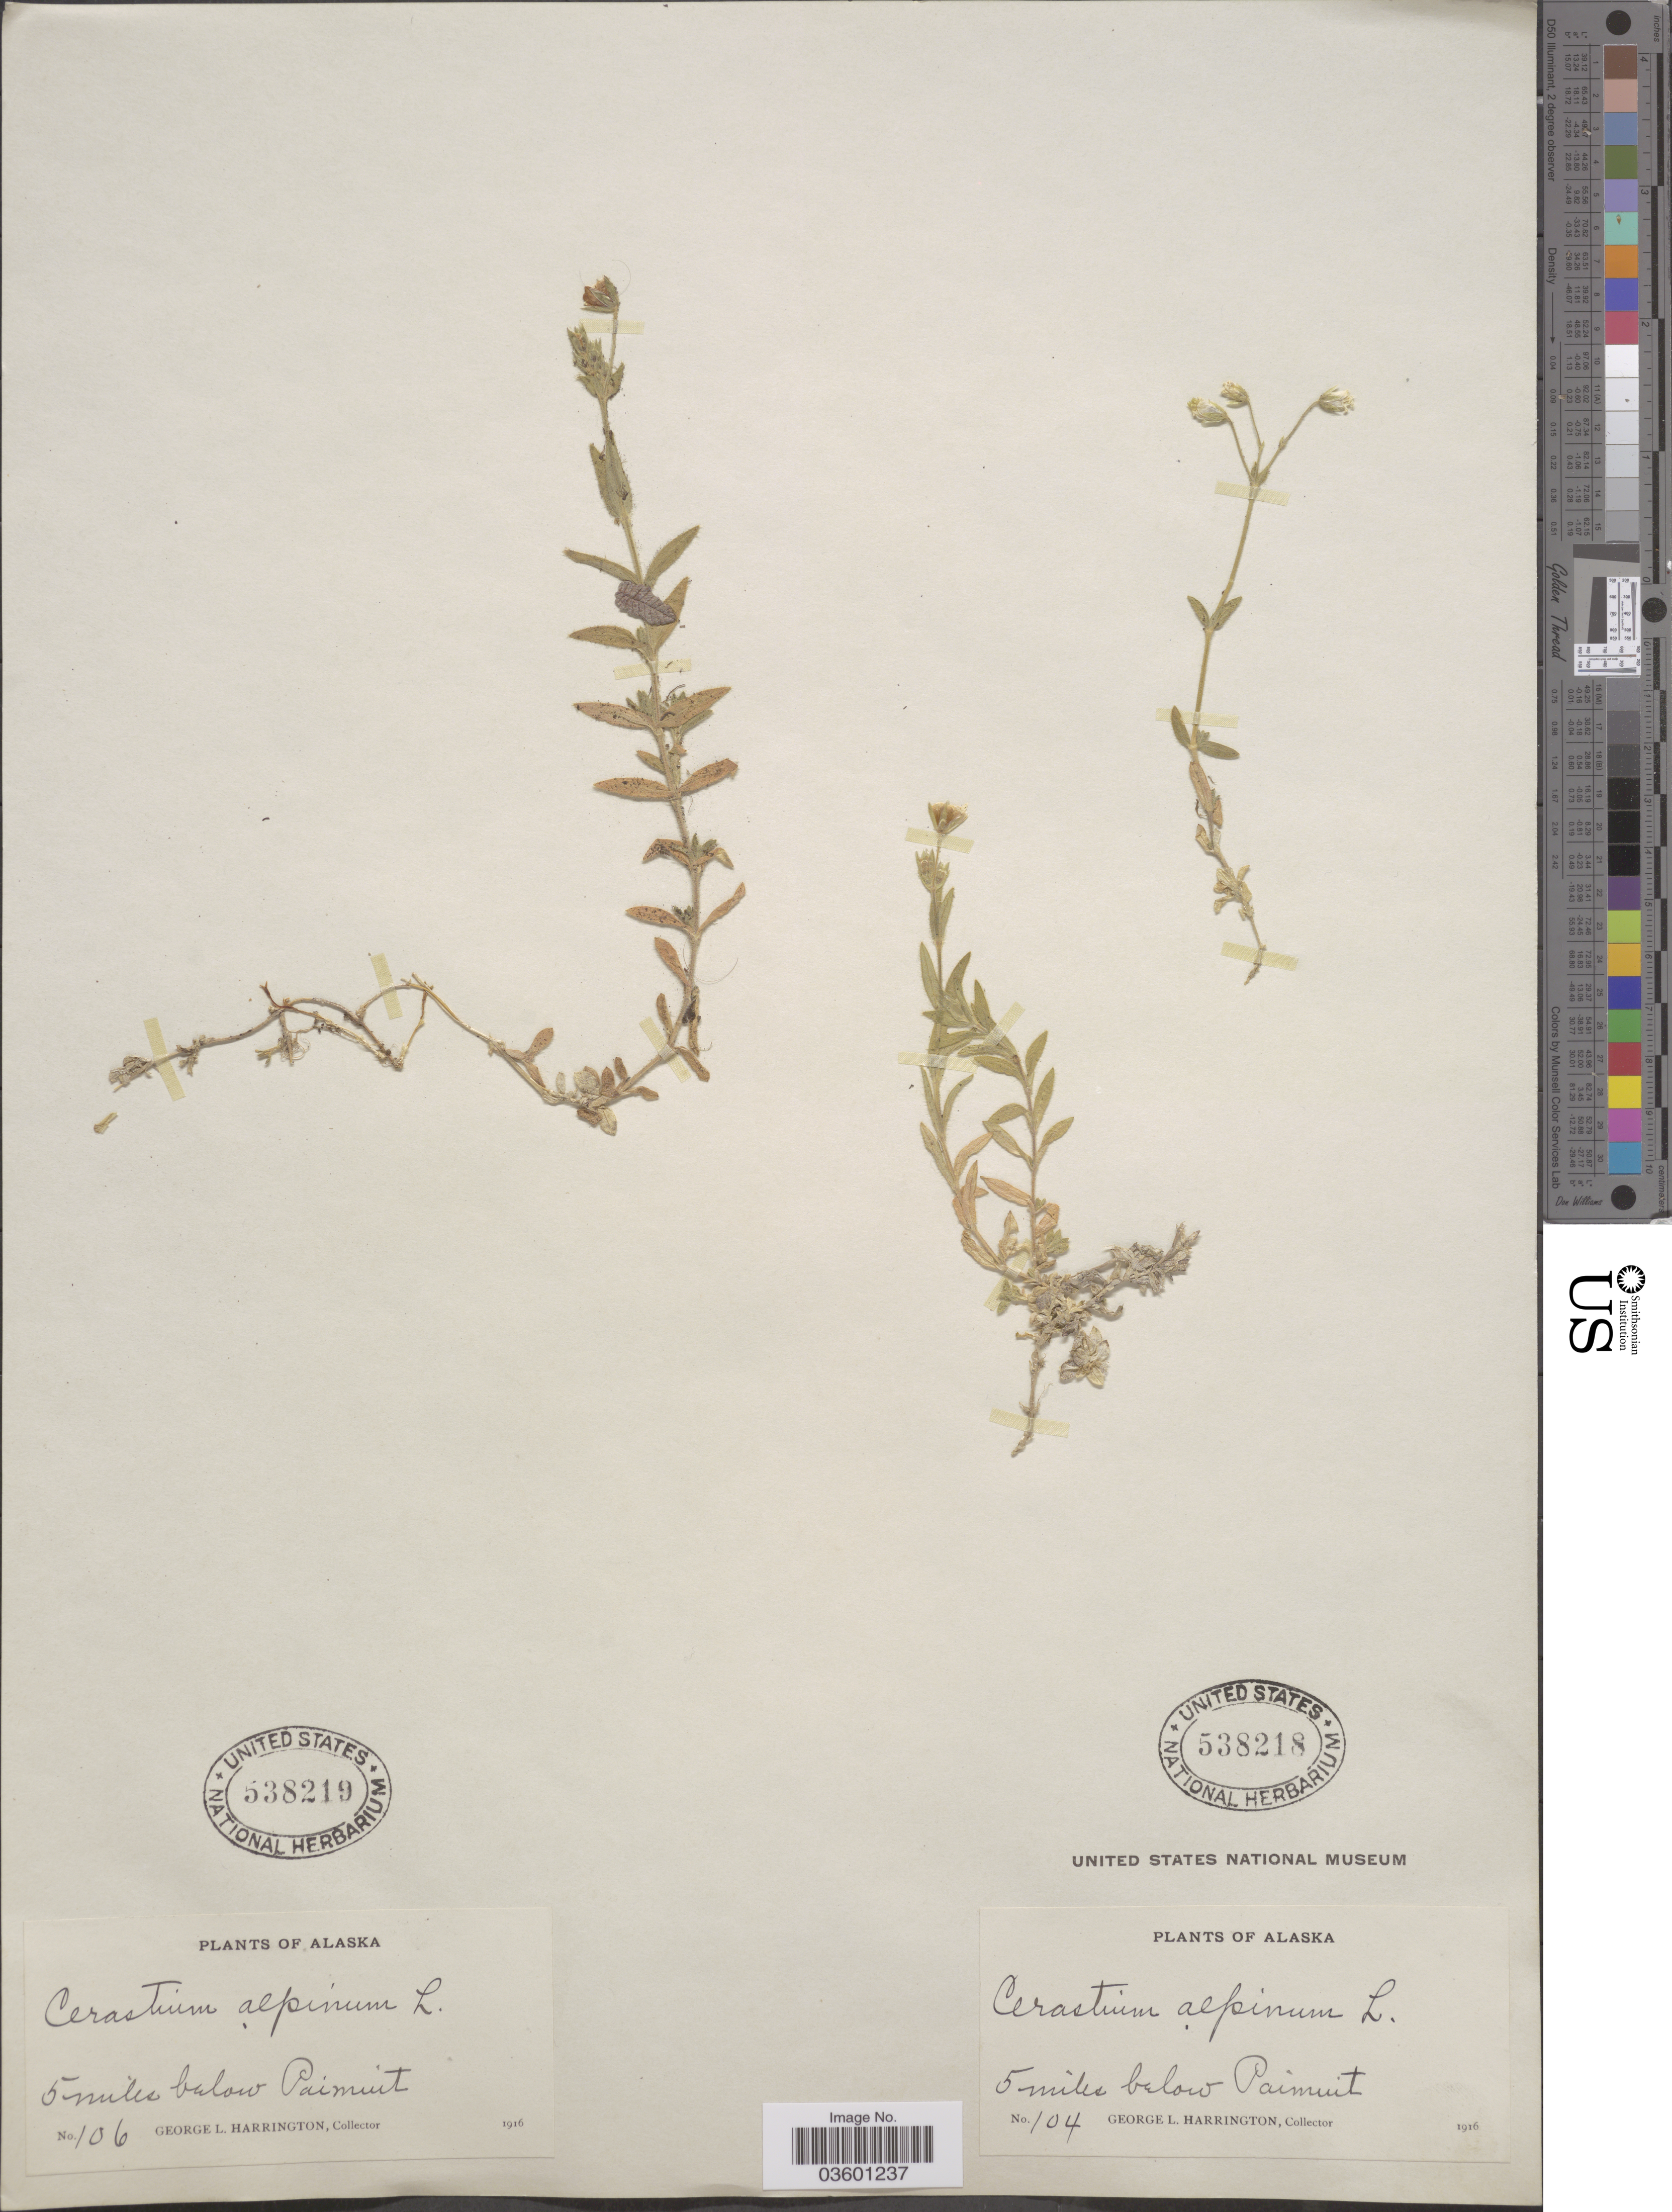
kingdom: Plantae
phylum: Tracheophyta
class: Magnoliopsida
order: Caryophyllales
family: Caryophyllaceae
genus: Cerastium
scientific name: Cerastium beeringianum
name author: Cham. & Schltdl.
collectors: G. Harrington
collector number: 106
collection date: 1916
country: United States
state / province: Alaska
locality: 5 miles below Paimiut.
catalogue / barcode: US 538219